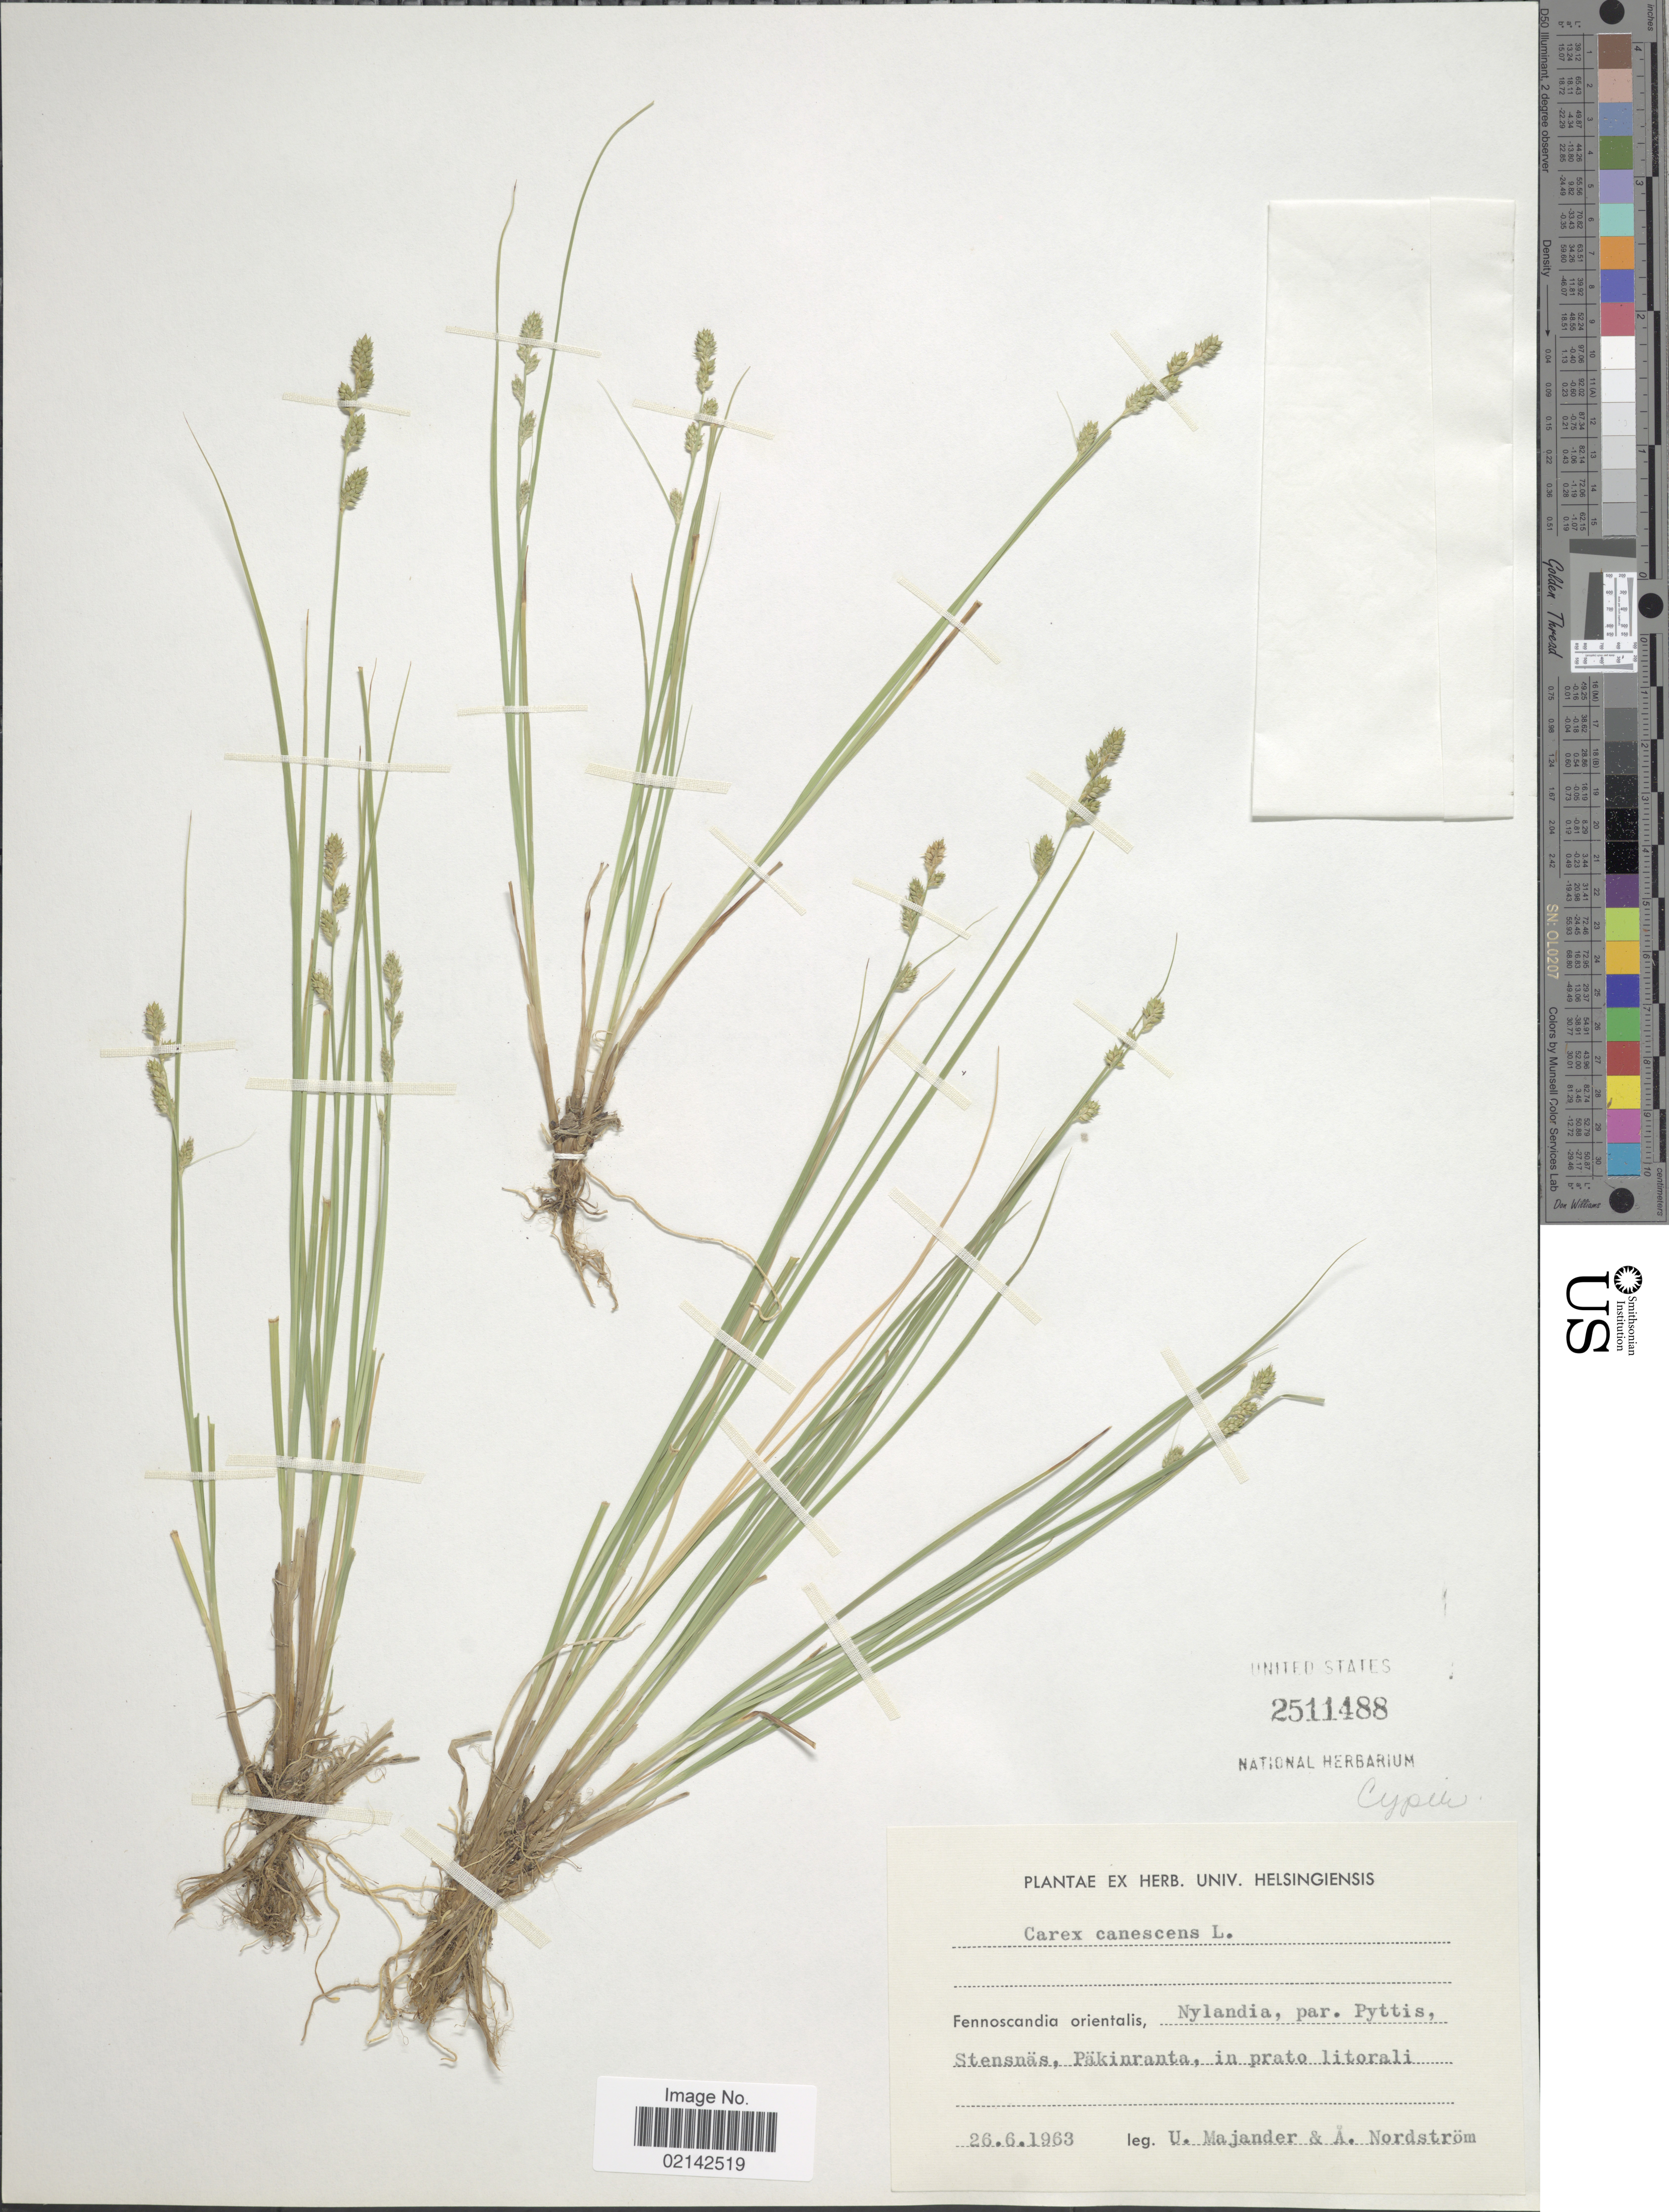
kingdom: Plantae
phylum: Tracheophyta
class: Liliopsida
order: Poales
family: Cyperaceae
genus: Carex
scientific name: Carex canescens var. canescens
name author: L.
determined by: Strong, Mark T., (BOT), Smithsonian Institution - National Museum of Natural History (UNITED STATES)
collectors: U. Majander & A. Nordström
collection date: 1963-06-26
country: Finland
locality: Fennoscandia orientalis, Nylandia, par. Pyttis, Stensnas, Pakinranta, in prato litorali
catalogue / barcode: US 2511488